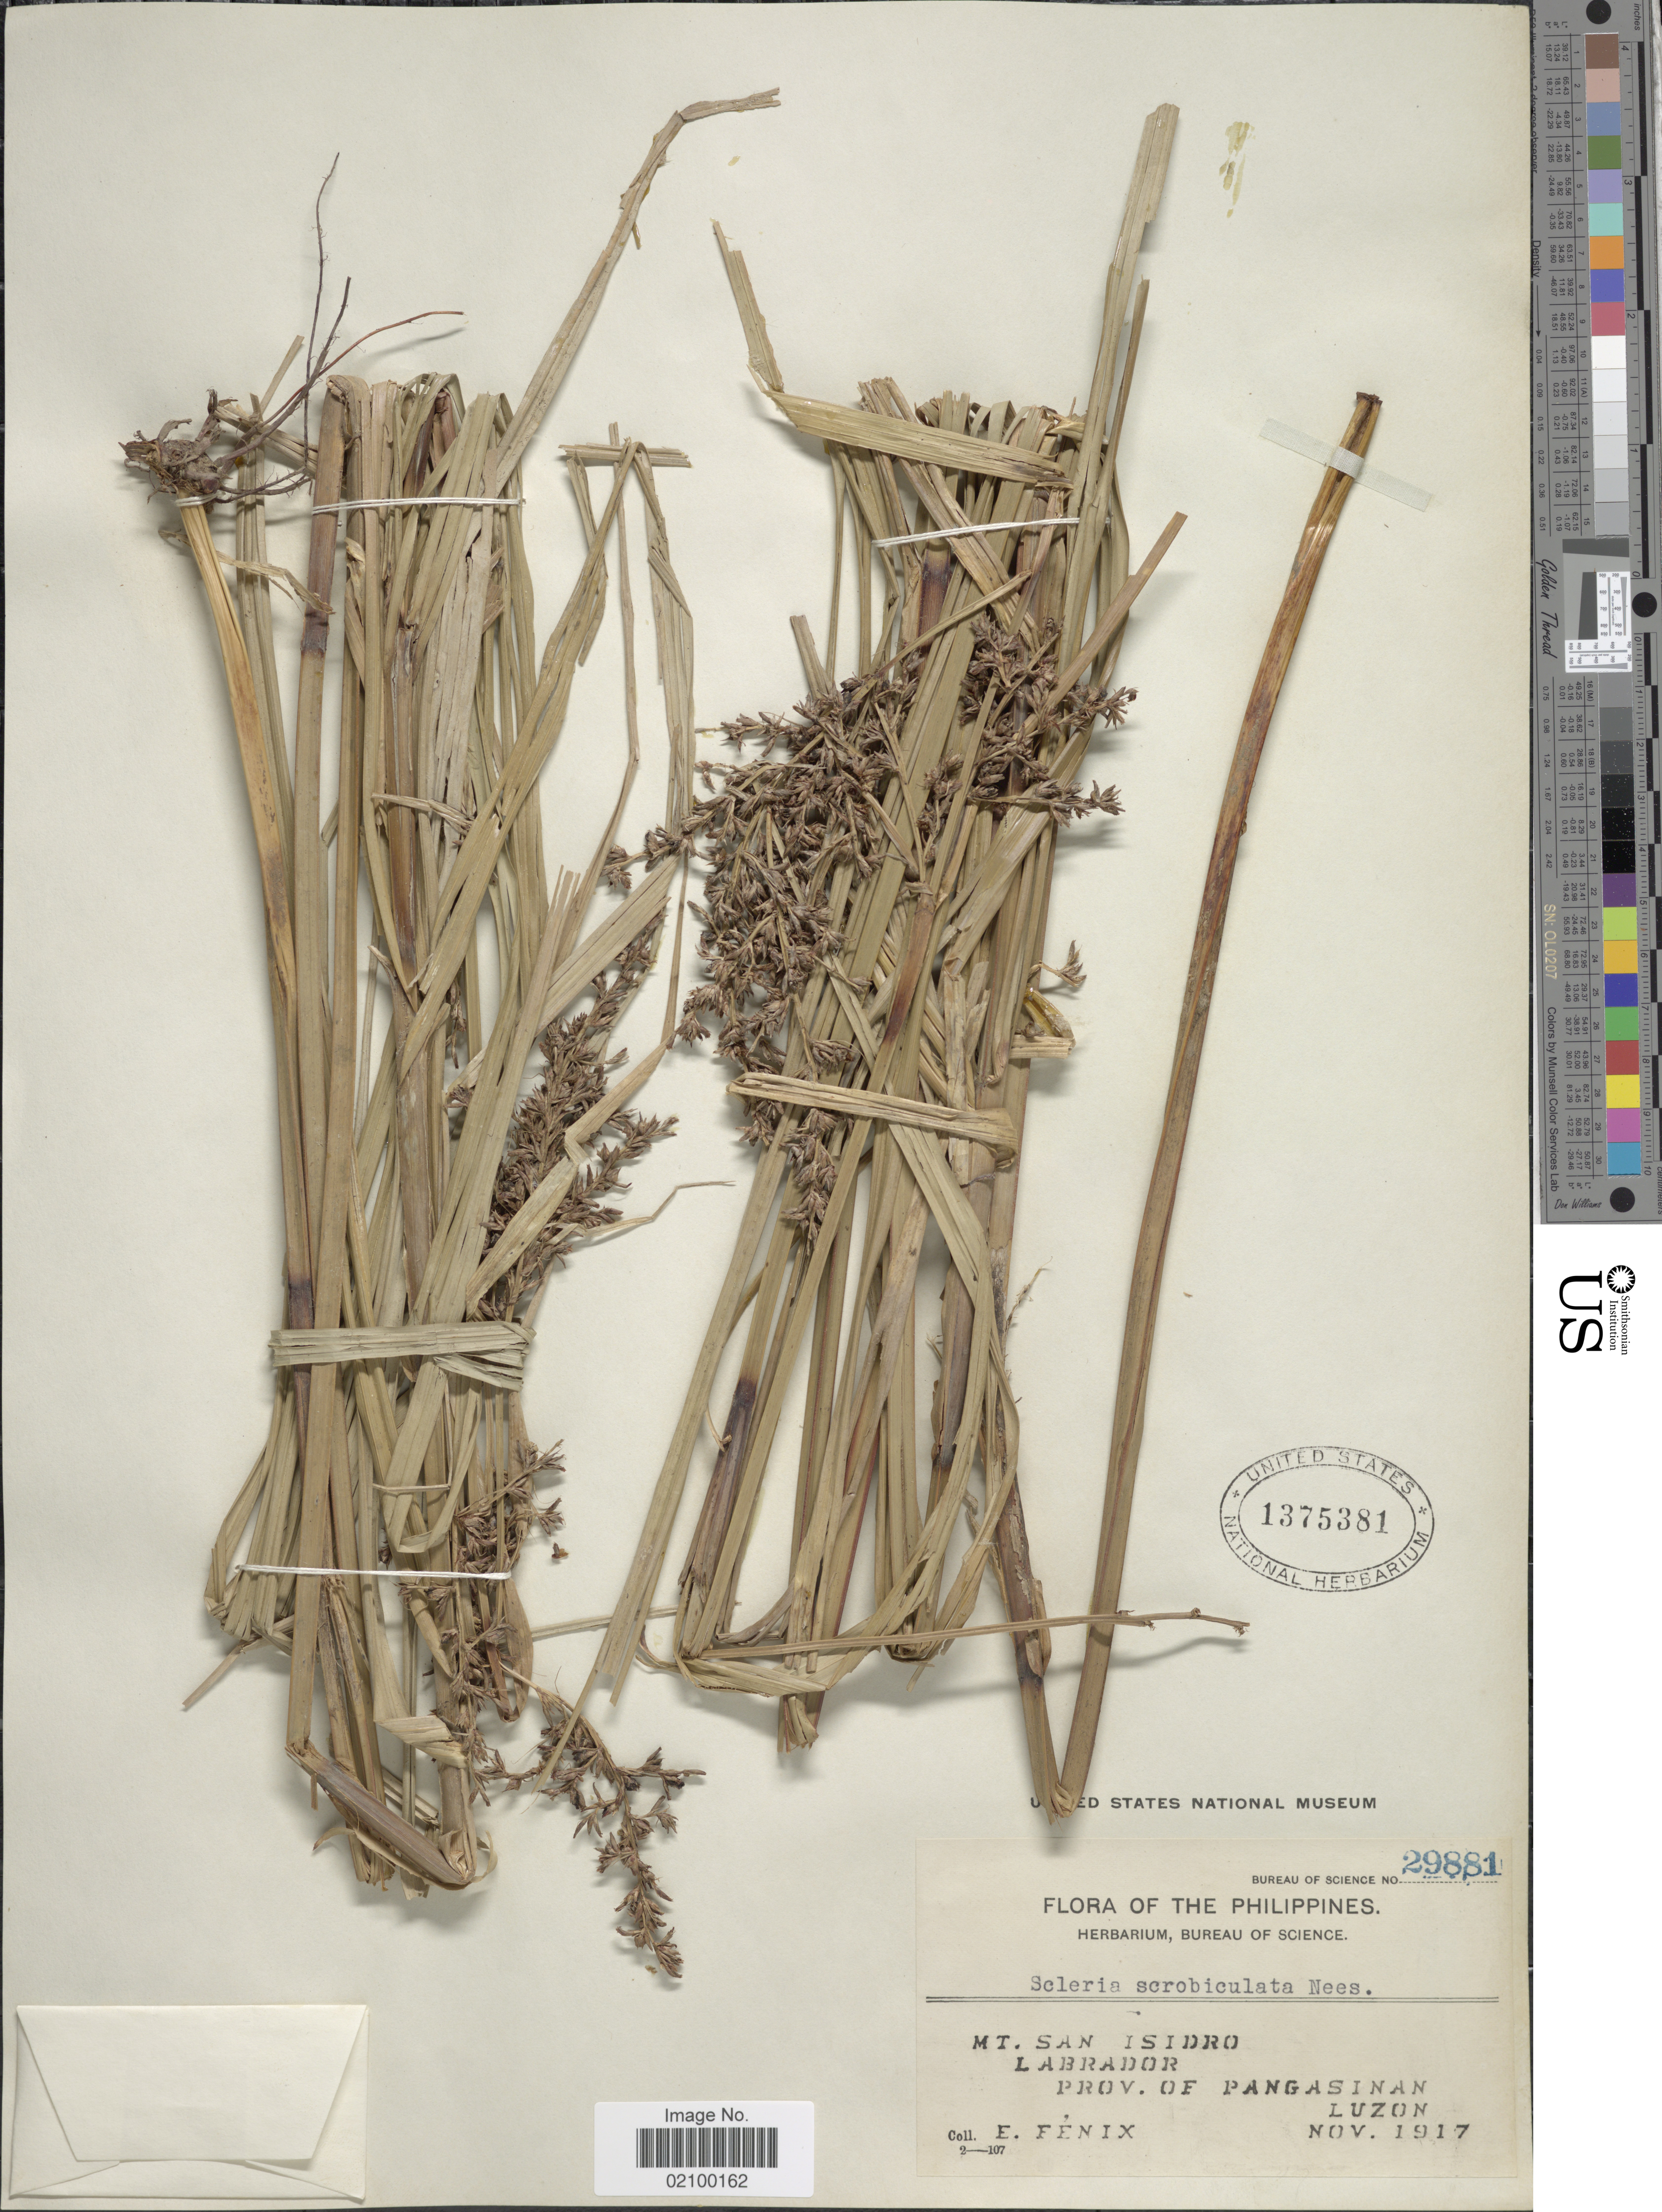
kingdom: Plantae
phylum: Tracheophyta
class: Liliopsida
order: Poales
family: Cyperaceae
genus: Scleria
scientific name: Scleria scrobiculata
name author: Nees & Meyen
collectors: E. Fenix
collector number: Bureau of Science 29881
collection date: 1917-11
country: Philippines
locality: Mt. San Ididro, Labrador, Prov. of Pangasinan, Luzon.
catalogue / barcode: US 1375381